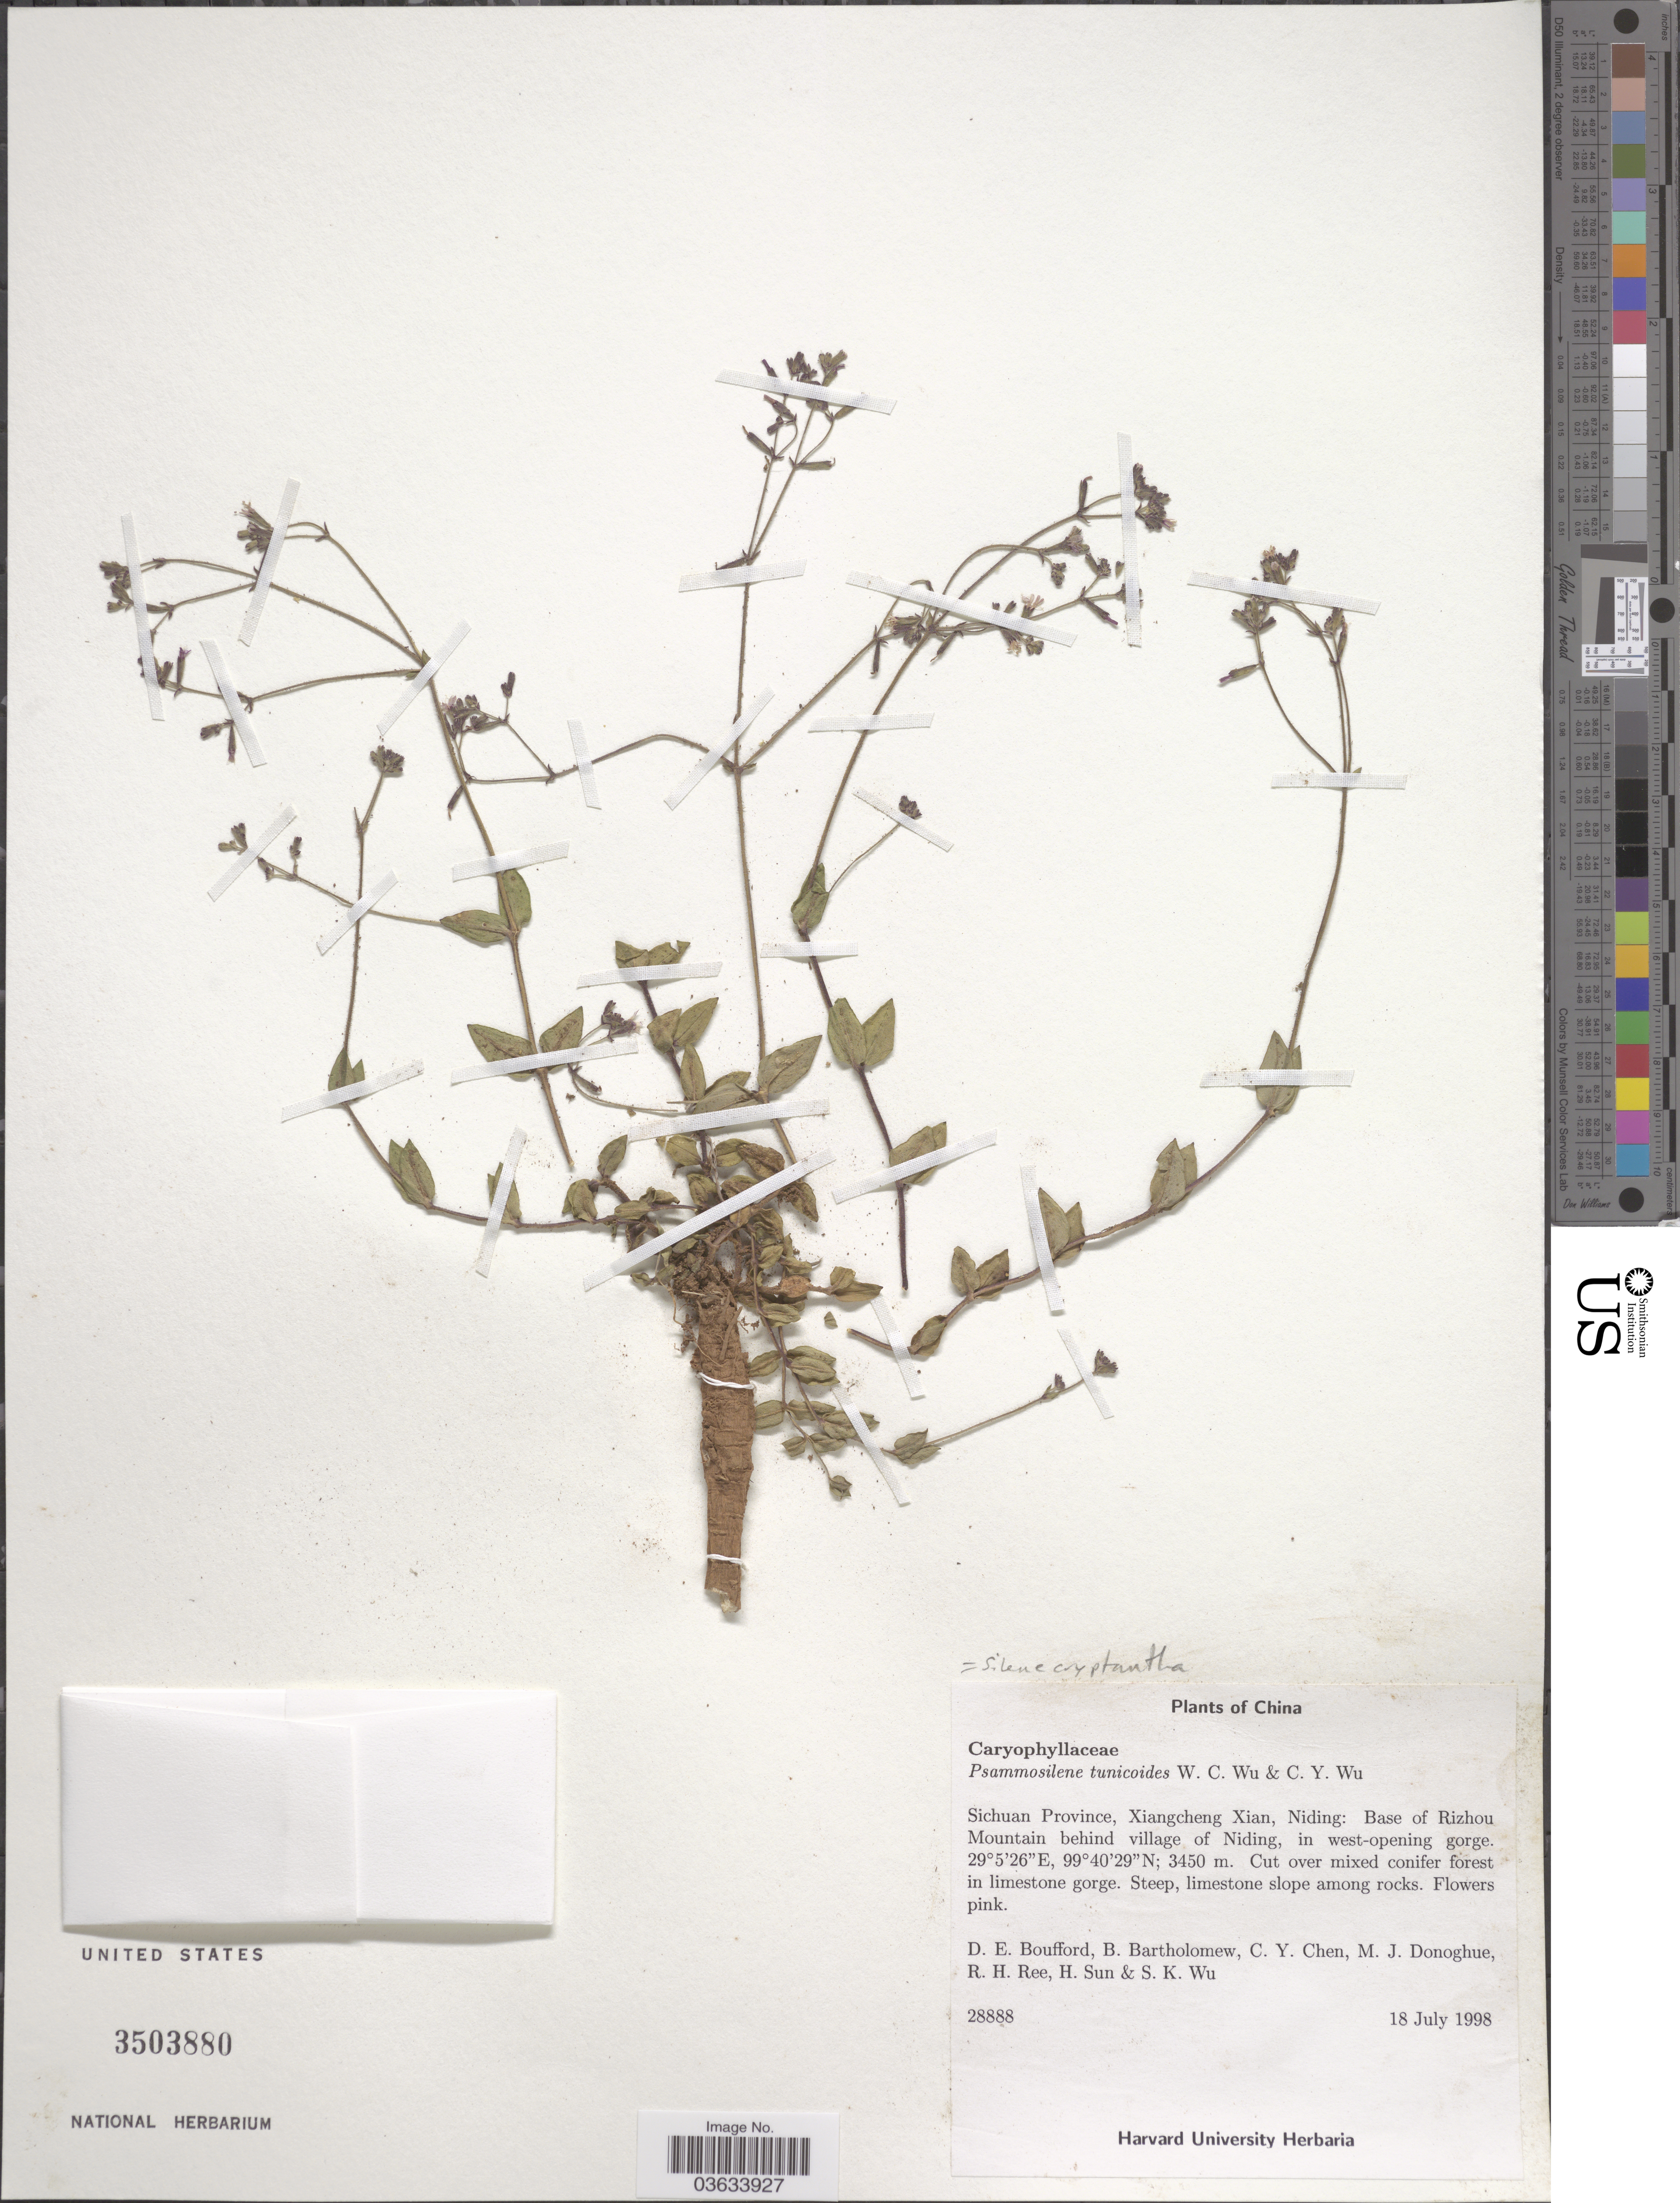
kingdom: Plantae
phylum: Tracheophyta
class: Magnoliopsida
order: Caryophyllales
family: Caryophyllaceae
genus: Psammosilene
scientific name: Psammosilene tunicoides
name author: W.C. Wu & C.Y. Wu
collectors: D. E. Boufford, B. Bartholomew, C. Chen, M. Donoghue & et al.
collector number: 28888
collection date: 1998-07-18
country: China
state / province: Sichuan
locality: Xiangcheng Xian, Niding: Base of Rizhou Mountain behind village of Niding, in west-opening gorge.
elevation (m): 3450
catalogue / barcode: US 3503880